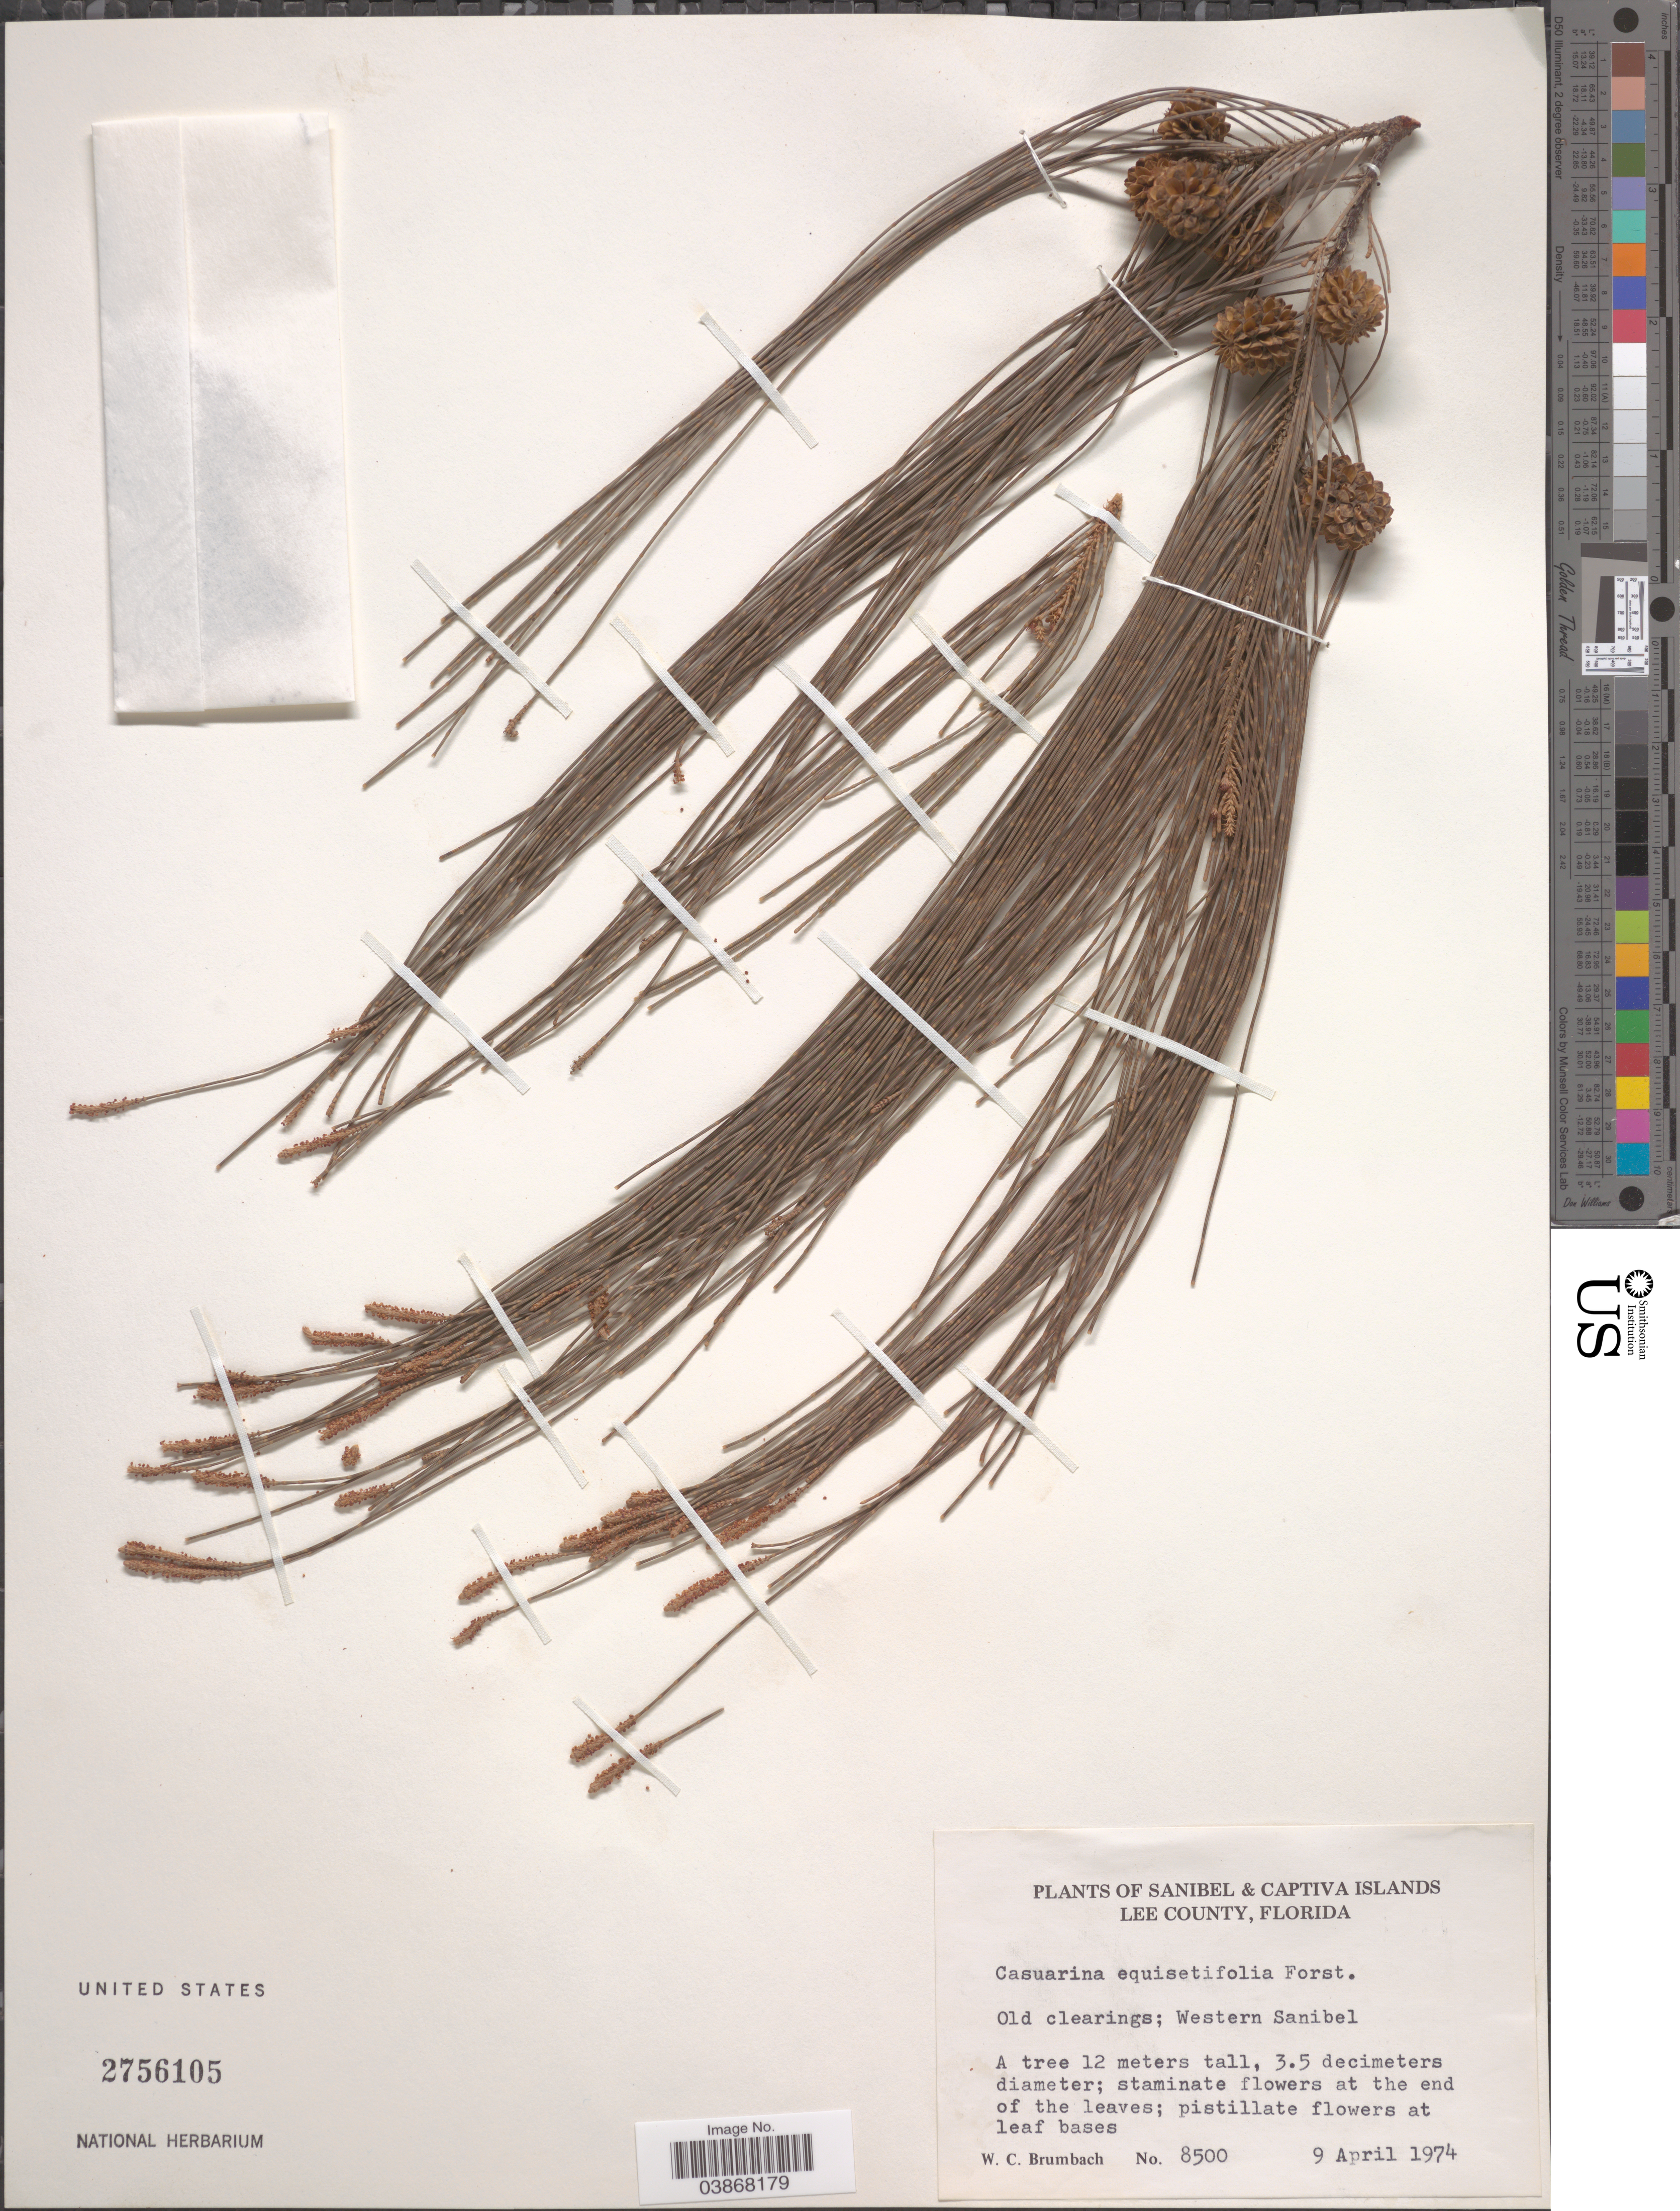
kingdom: Plantae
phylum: Tracheophyta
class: Magnoliopsida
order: Fagales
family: Casuarinaceae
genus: Casuarina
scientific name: Casuarina equisetifolia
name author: L.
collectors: W. C. Brumbach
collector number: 8500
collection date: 1974-04-09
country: United States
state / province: Florida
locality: Lee County. Old clearings; Western Sanibel.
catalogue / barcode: US 2756105